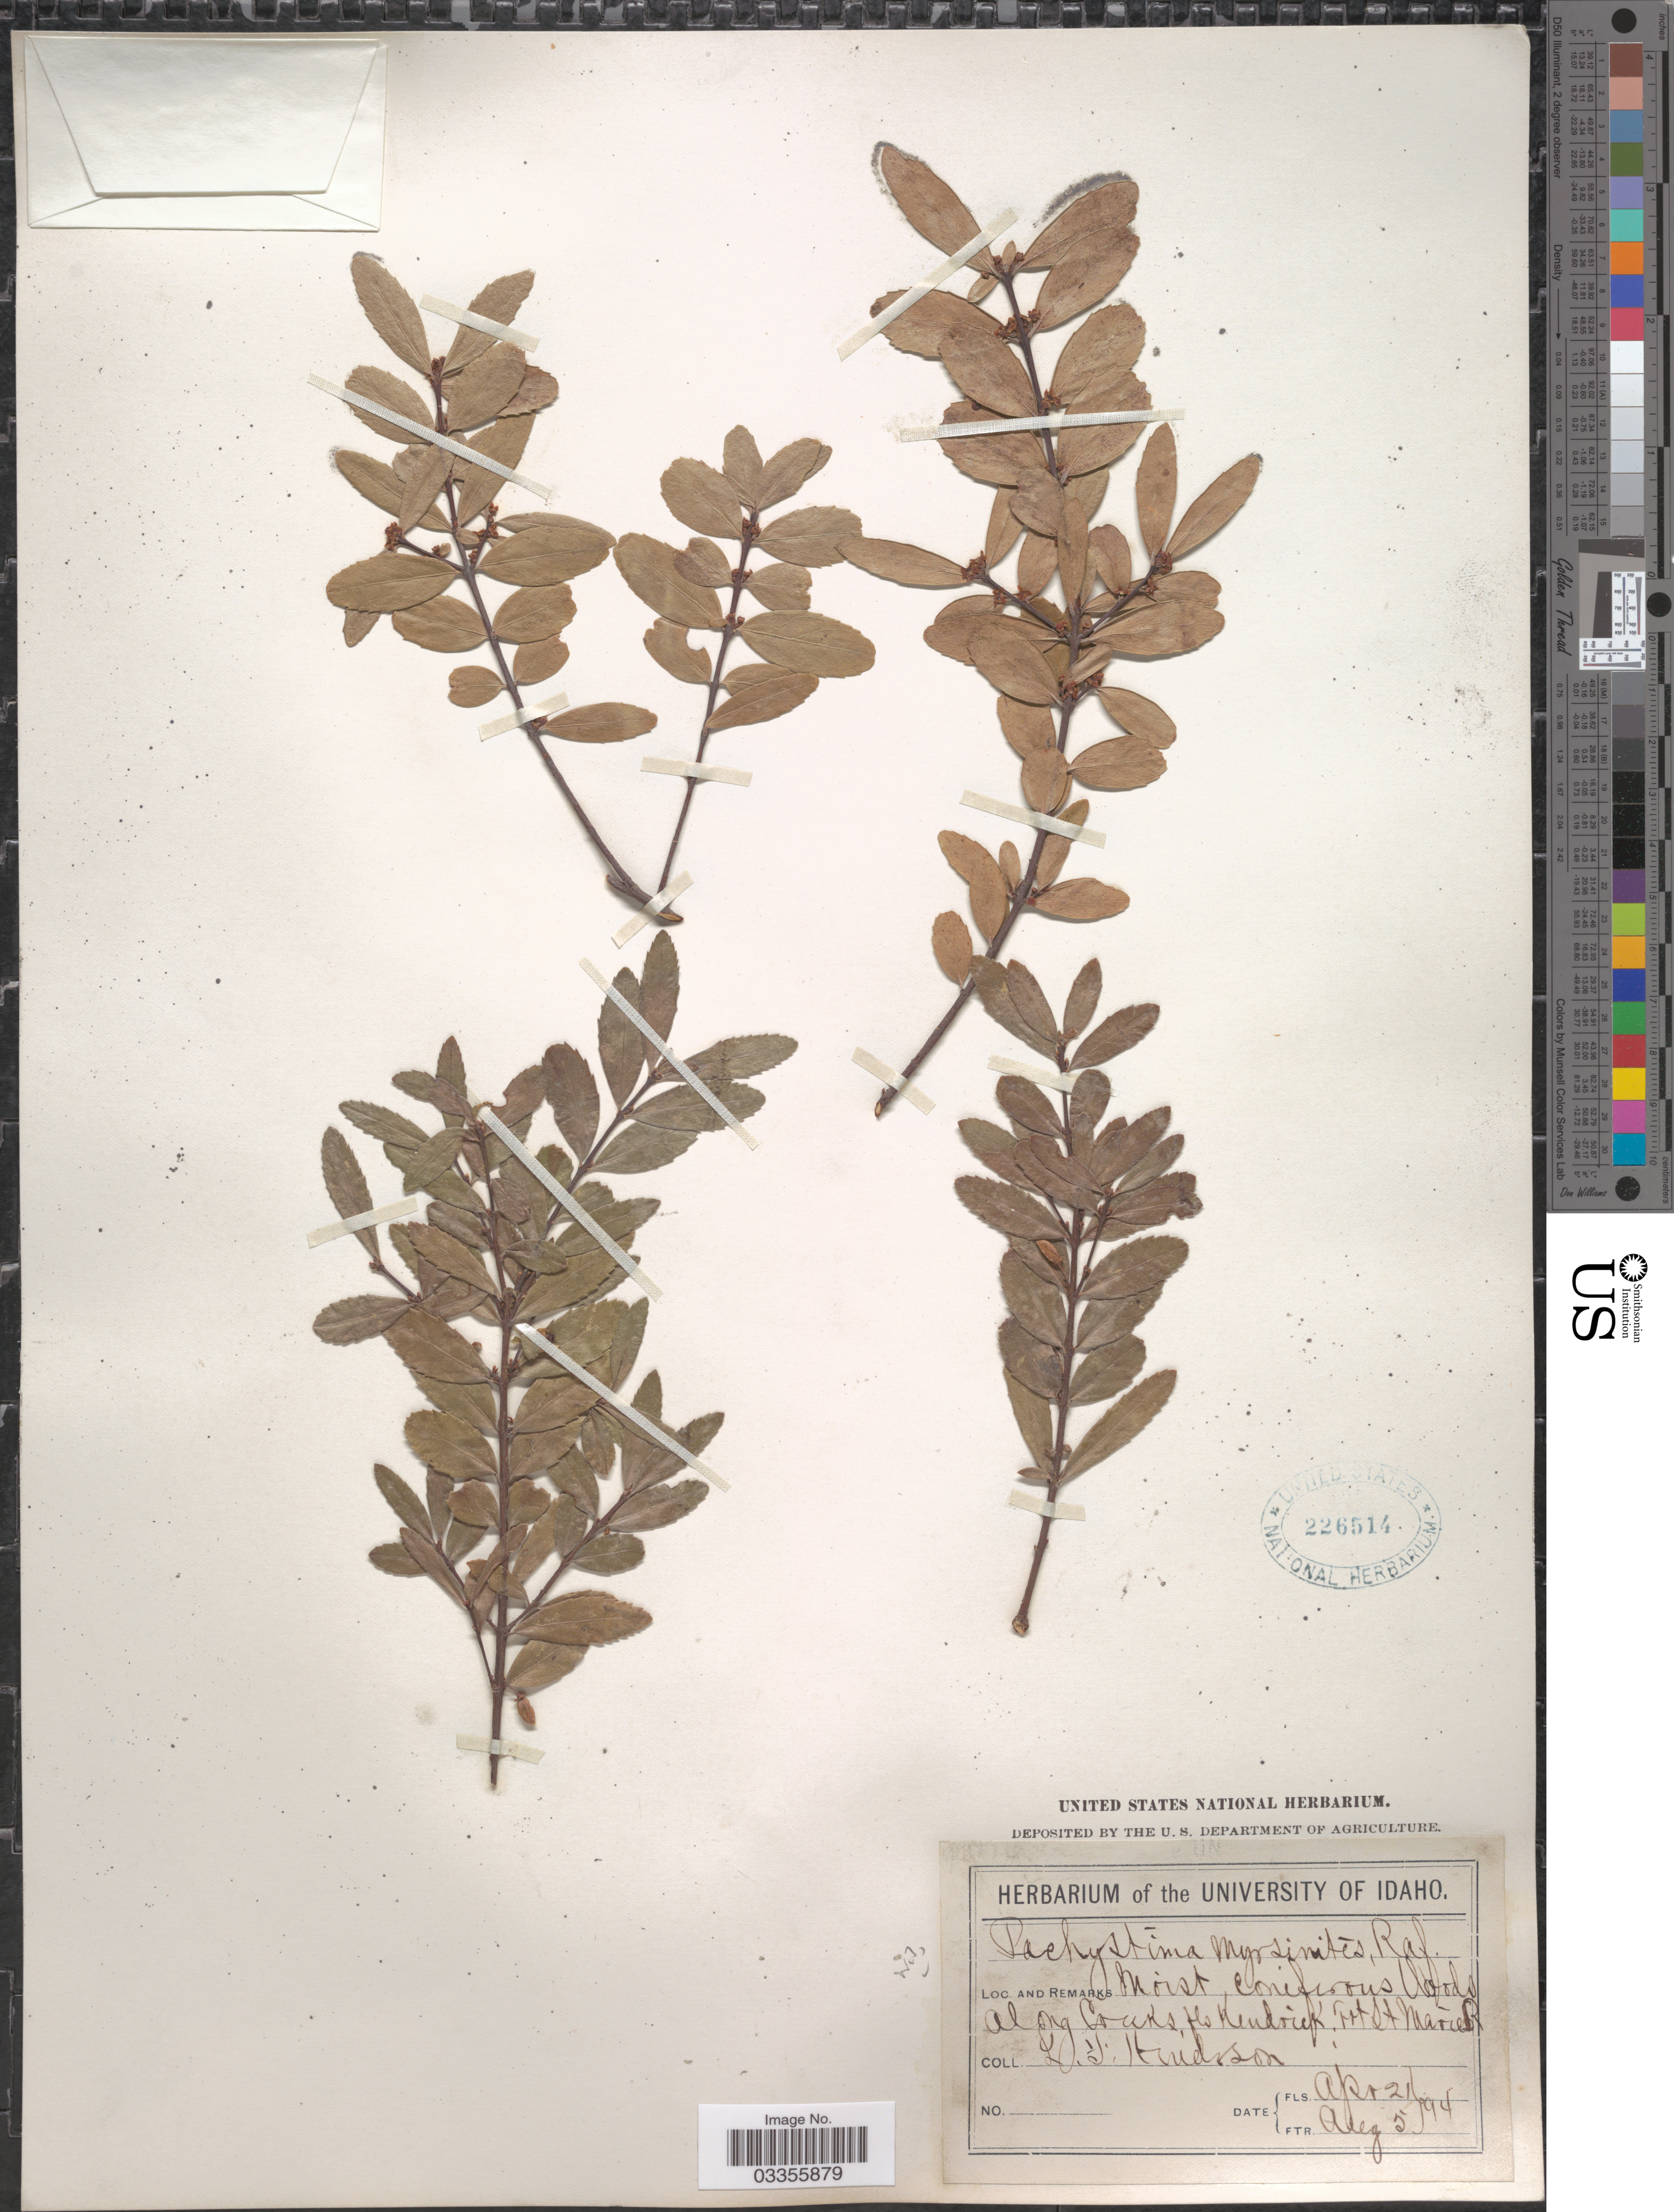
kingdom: Plantae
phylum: Tracheophyta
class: Magnoliopsida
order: Celastrales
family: Celastraceae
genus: Paxistima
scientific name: Paxistima myrsinites subsp. myrsinites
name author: (Pursh) Raf.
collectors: L. F. Hudson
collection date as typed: Transcribed d/m/y: 21/4/94 to 5/8/94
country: United States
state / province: Idaho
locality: Along Creeks flo Kendrick. Frt St. Maries R.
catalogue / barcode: US 226514